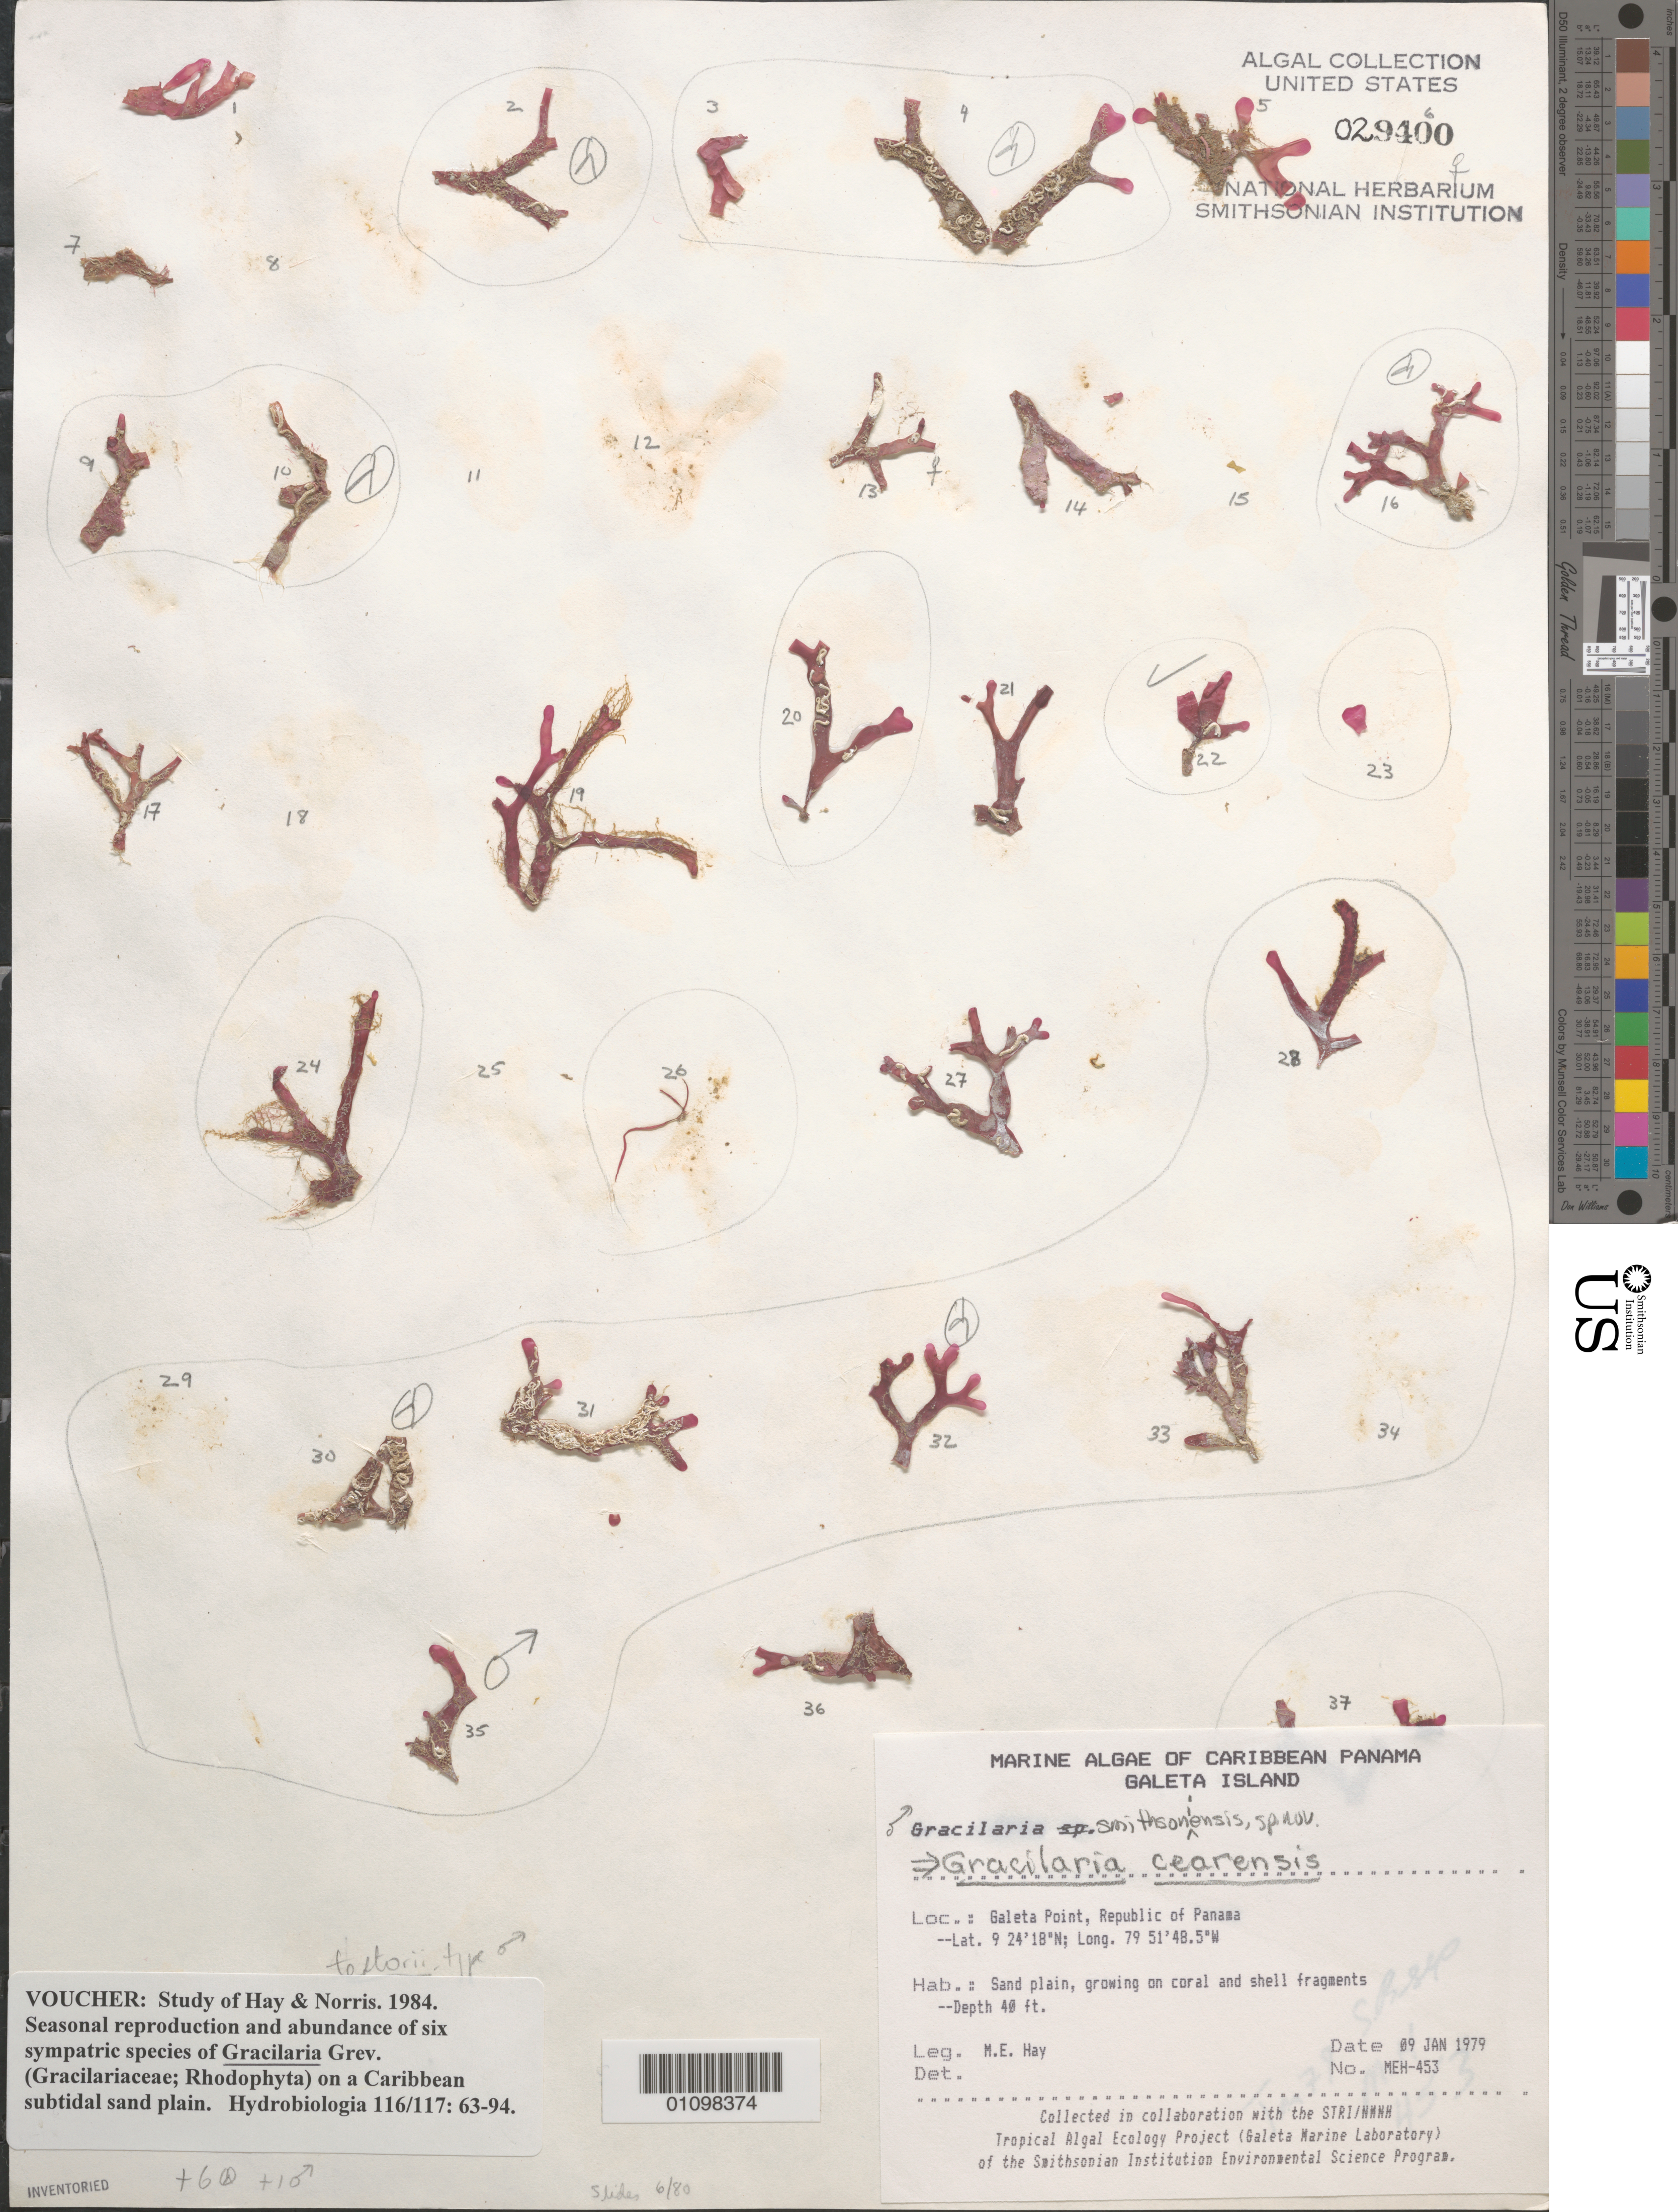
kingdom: Plantae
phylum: Rhodophyta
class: Florideophyceae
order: Gracilariales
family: Gracilariaceae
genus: Gracilaria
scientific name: Gracilaria cearensis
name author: (A.B. Joly & F.C. Pinheiro in A.B. Joly et al.) A.B. Joly & F.C. Pinheiro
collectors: M. E. Hay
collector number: MEH-453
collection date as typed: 09 Jan 1979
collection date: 1979-01-09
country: Panama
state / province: Colón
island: Galeta Island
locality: Galeta Point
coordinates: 9 24' 18" N, 79 51' 48.5" W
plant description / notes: Voucher for Gracilaria smithsoniensis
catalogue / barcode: US 29400